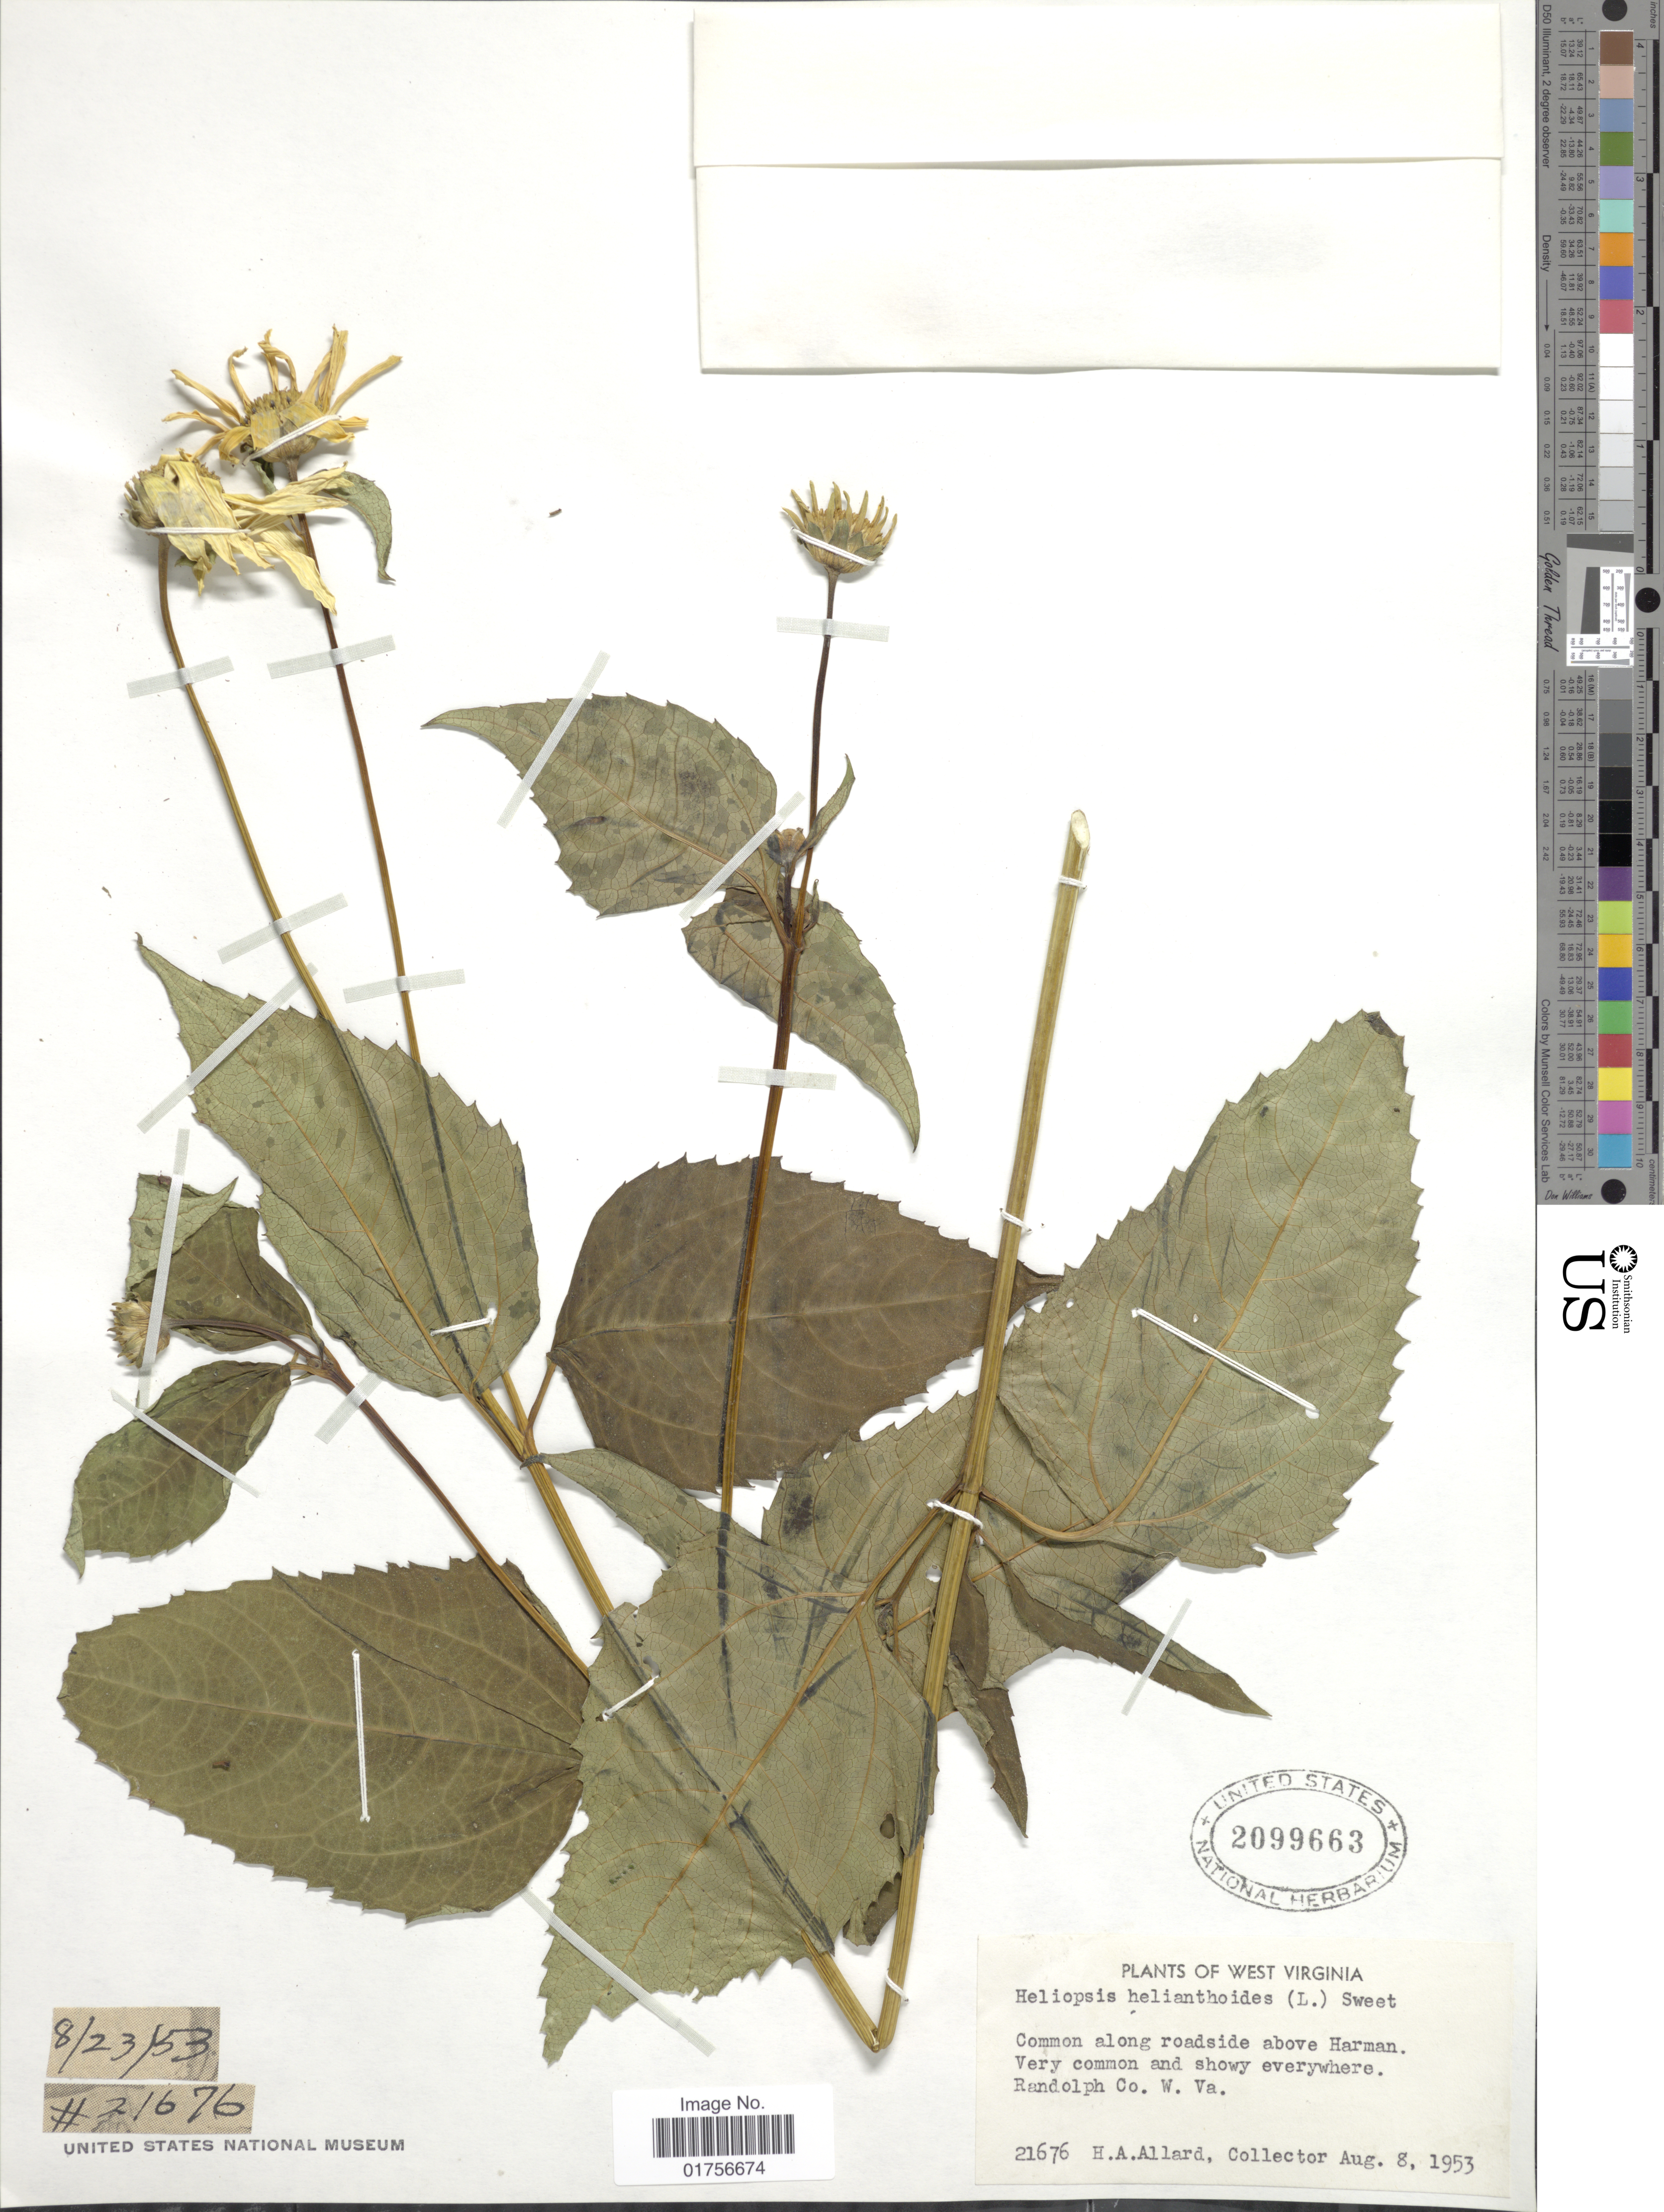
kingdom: Plantae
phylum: Tracheophyta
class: Magnoliopsida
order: Asterales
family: Asteraceae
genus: Heliopsis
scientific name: Heliopsis helianthoides subsp. helianthoides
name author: (L.) Sweet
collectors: H. A. Allard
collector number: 21676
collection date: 1953-08-08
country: United States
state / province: West Virginia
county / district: Randolph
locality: Common along roadside above Harman, Randolph Co., W. Va.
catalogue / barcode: US 2099663